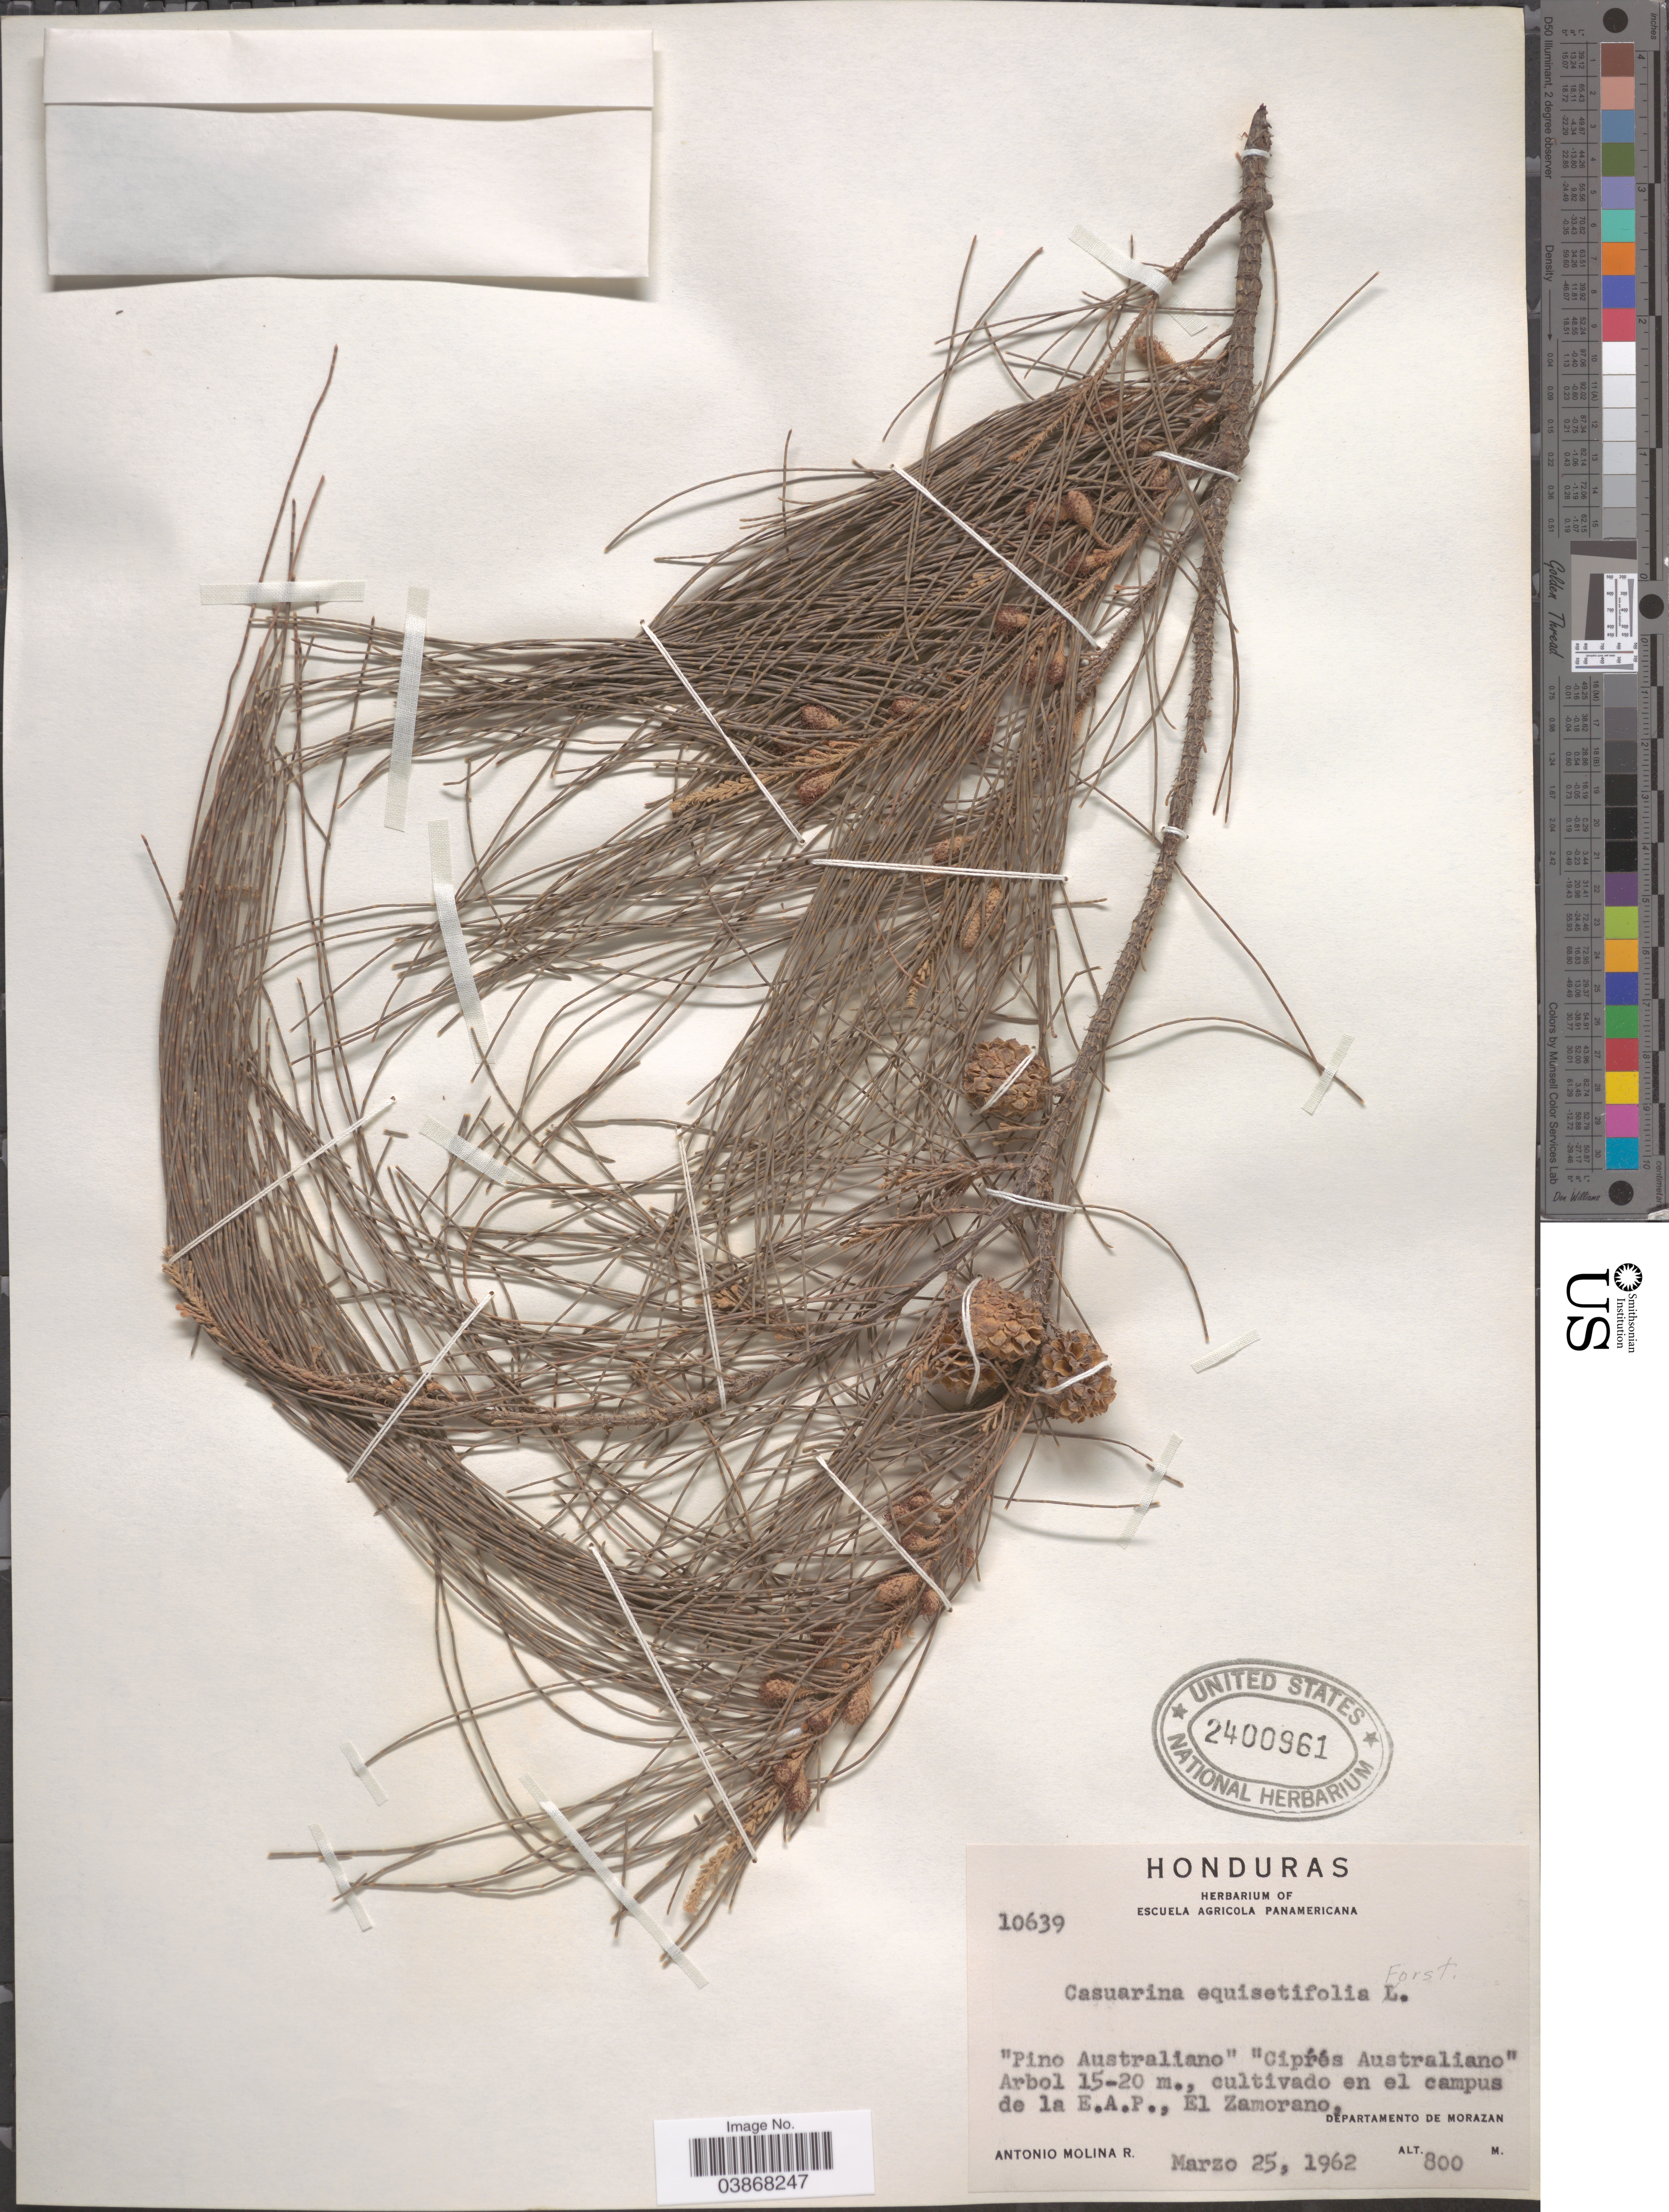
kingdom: Plantae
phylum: Tracheophyta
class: Magnoliopsida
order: Fagales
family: Casuarinaceae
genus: Casuarina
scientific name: Casuarina equisetifolia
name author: L.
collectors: A. Molina R.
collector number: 10639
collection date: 1962-03-25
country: Honduras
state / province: Fco. Morazán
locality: Cultivado en el campus de al E.A.P., El Zamorano. Departamento de Morazan.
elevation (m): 800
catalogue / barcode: US 2400961